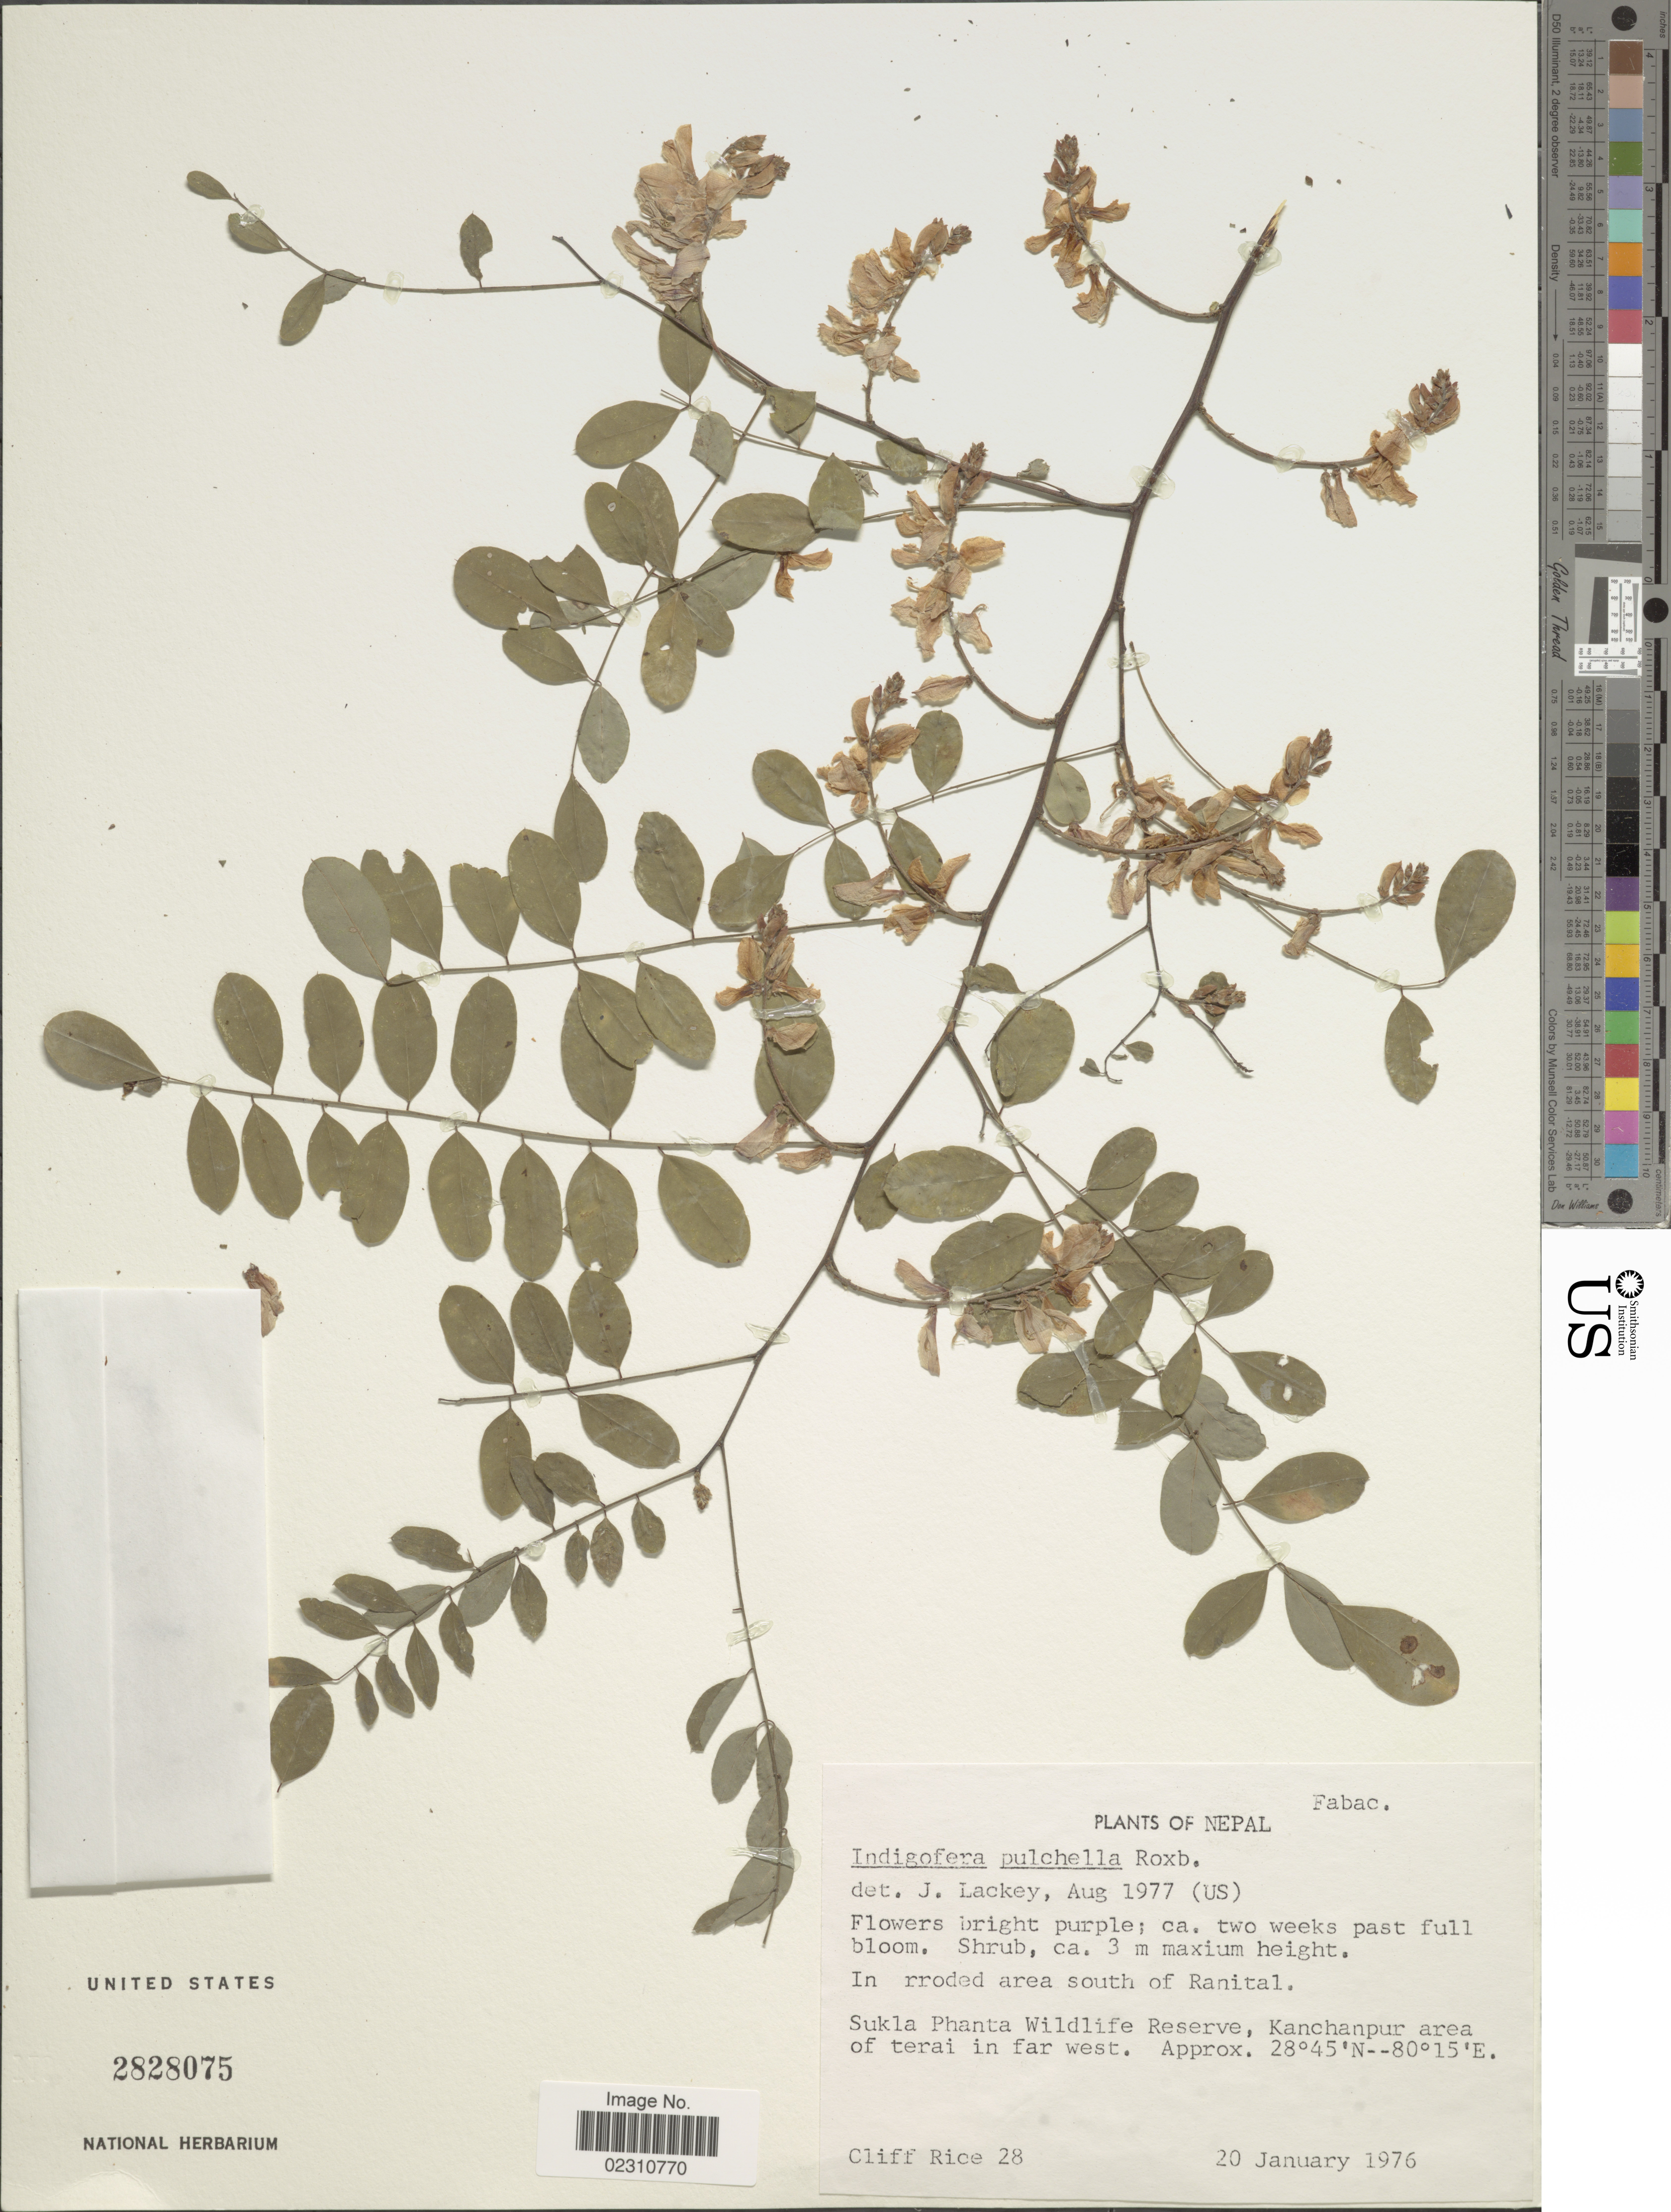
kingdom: Plantae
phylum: Tracheophyta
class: Magnoliopsida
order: Fabales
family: Fabaceae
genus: Indigofera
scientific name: Indigofera cassioides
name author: Röttler ex DC.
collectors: C. Rice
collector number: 28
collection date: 1976-01-20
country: Nepal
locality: Nepal, Sukla Phanta Wildlife Reserve, Kanchanpur area of terai in far west.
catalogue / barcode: US 2828075